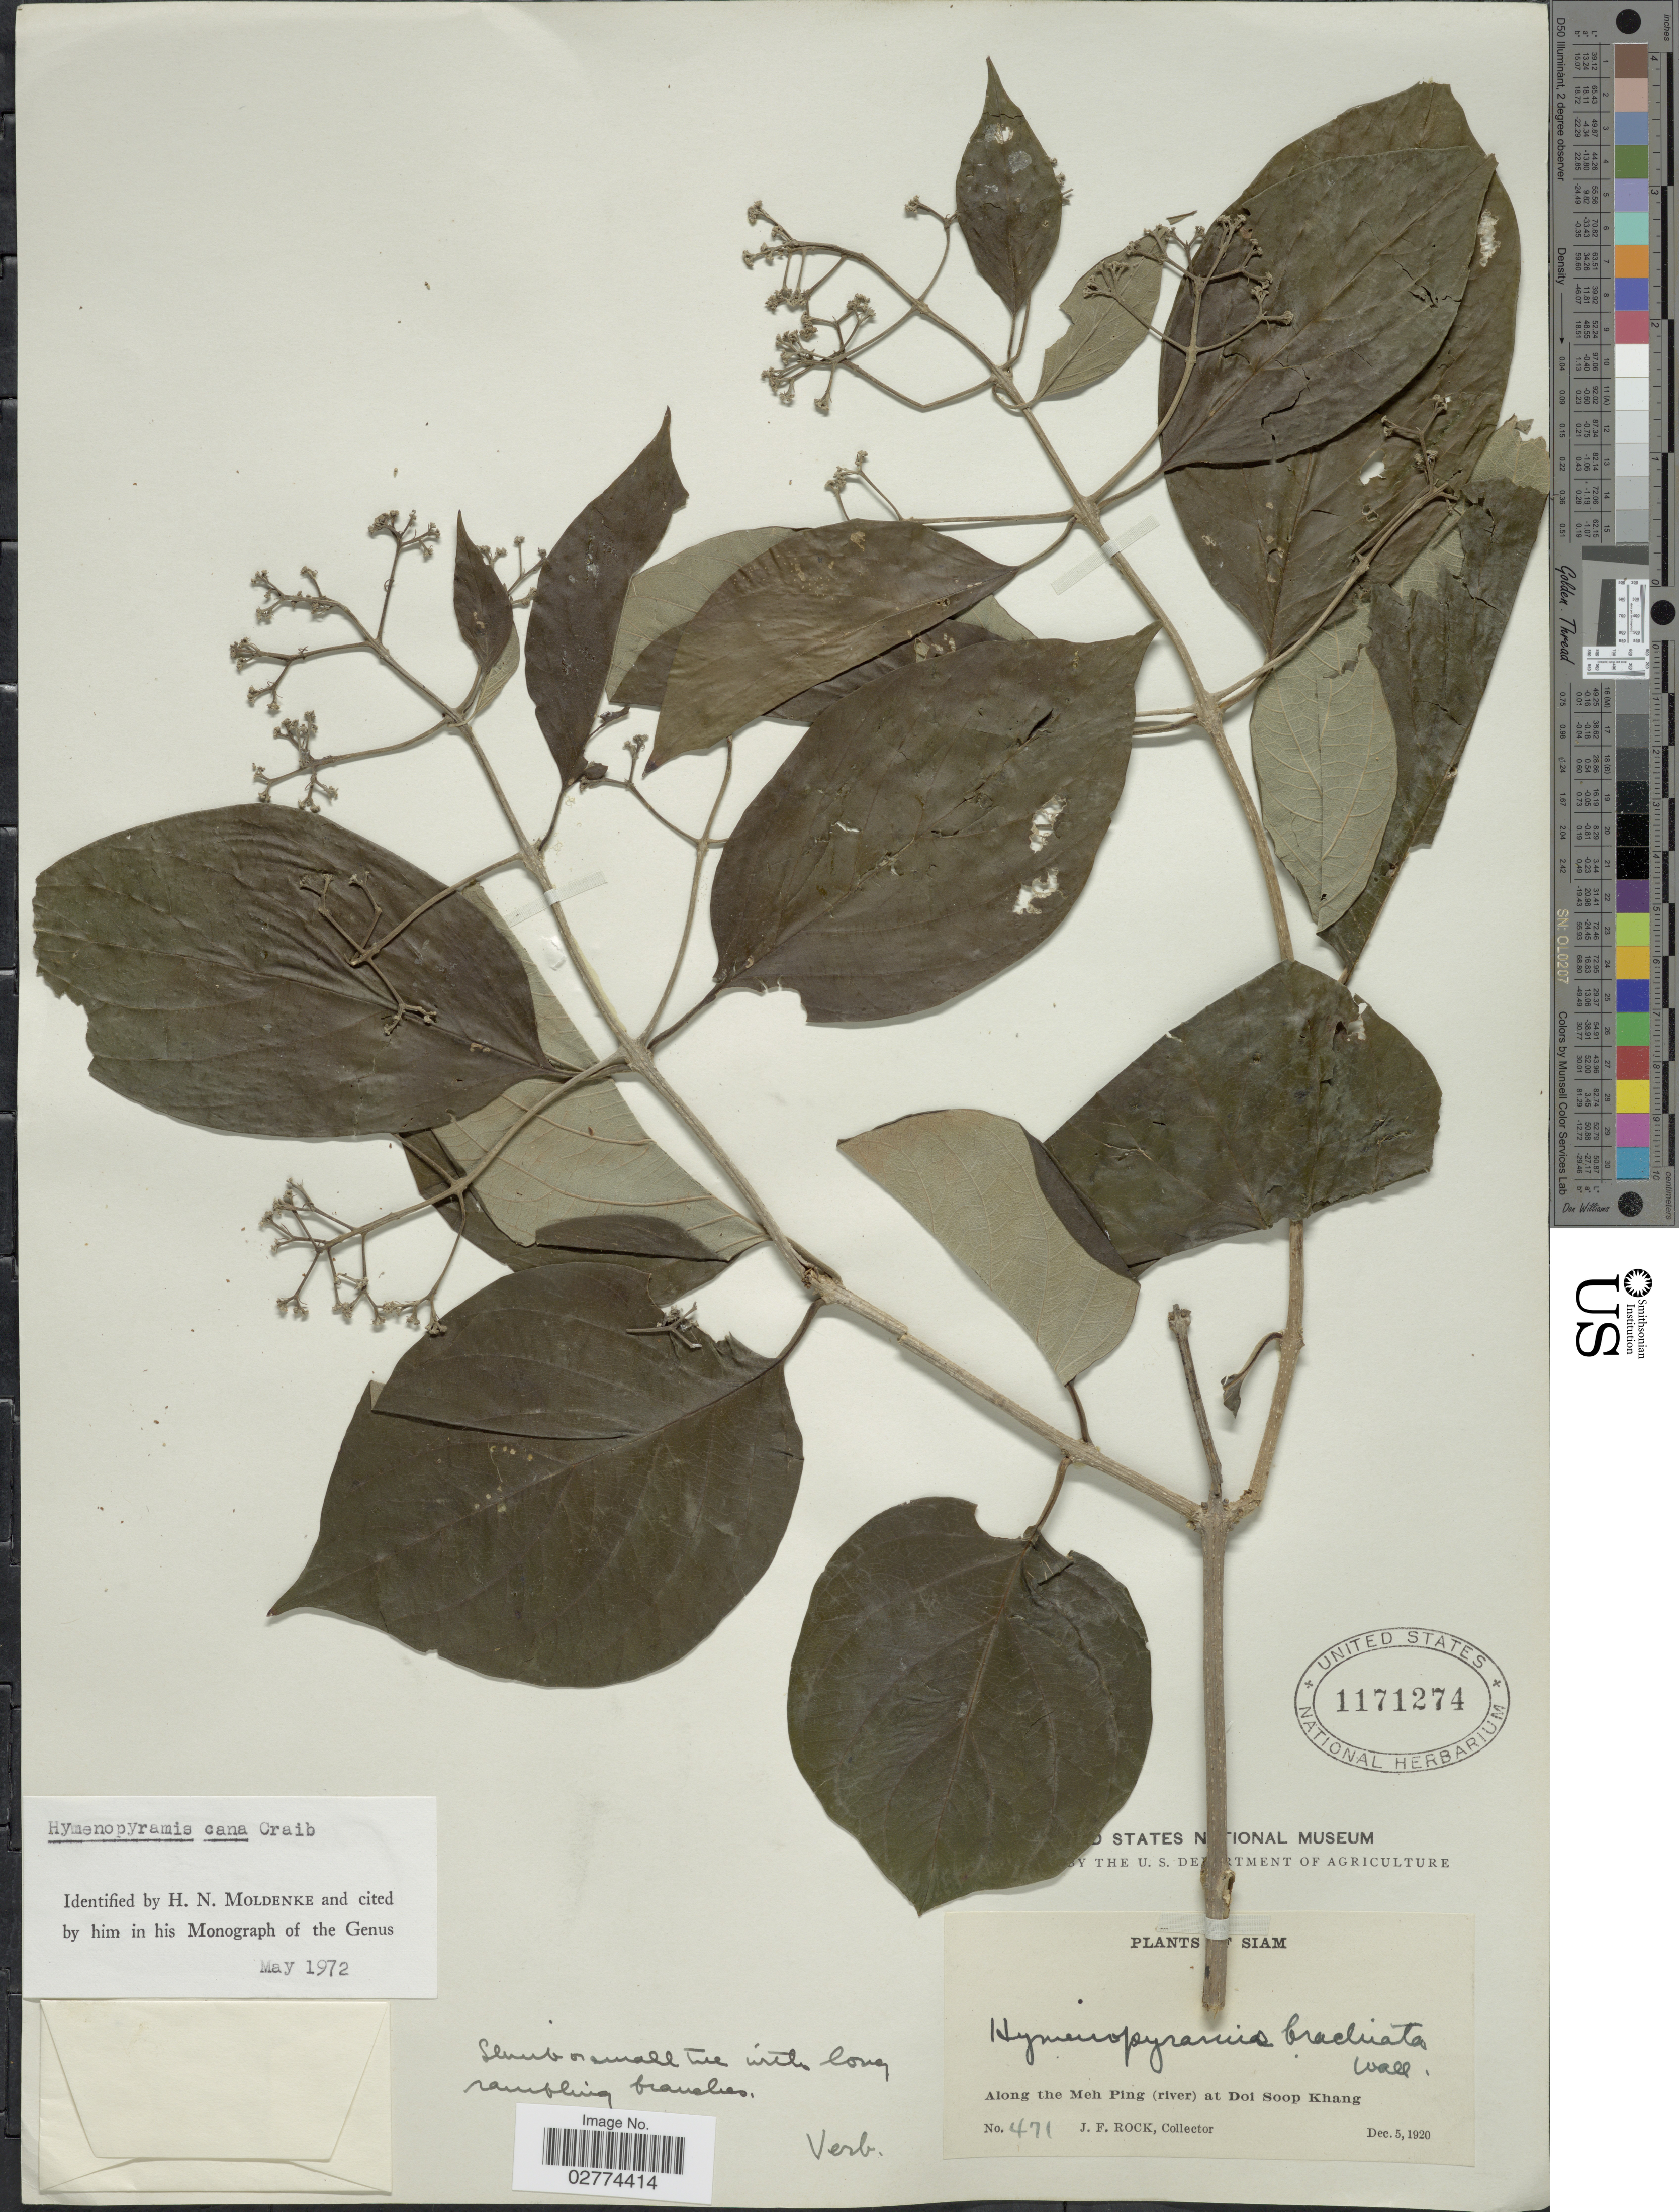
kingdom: Plantae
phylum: Tracheophyta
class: Magnoliopsida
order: Lamiales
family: Lamiaceae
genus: Hymenopyramis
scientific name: Hymenopyramis cana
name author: Craib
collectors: J. Rock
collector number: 471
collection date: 1920-12-05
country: Thailand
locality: Siam. Along the Meh Ping (river) at Doi Soop Khang.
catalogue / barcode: US 1171274